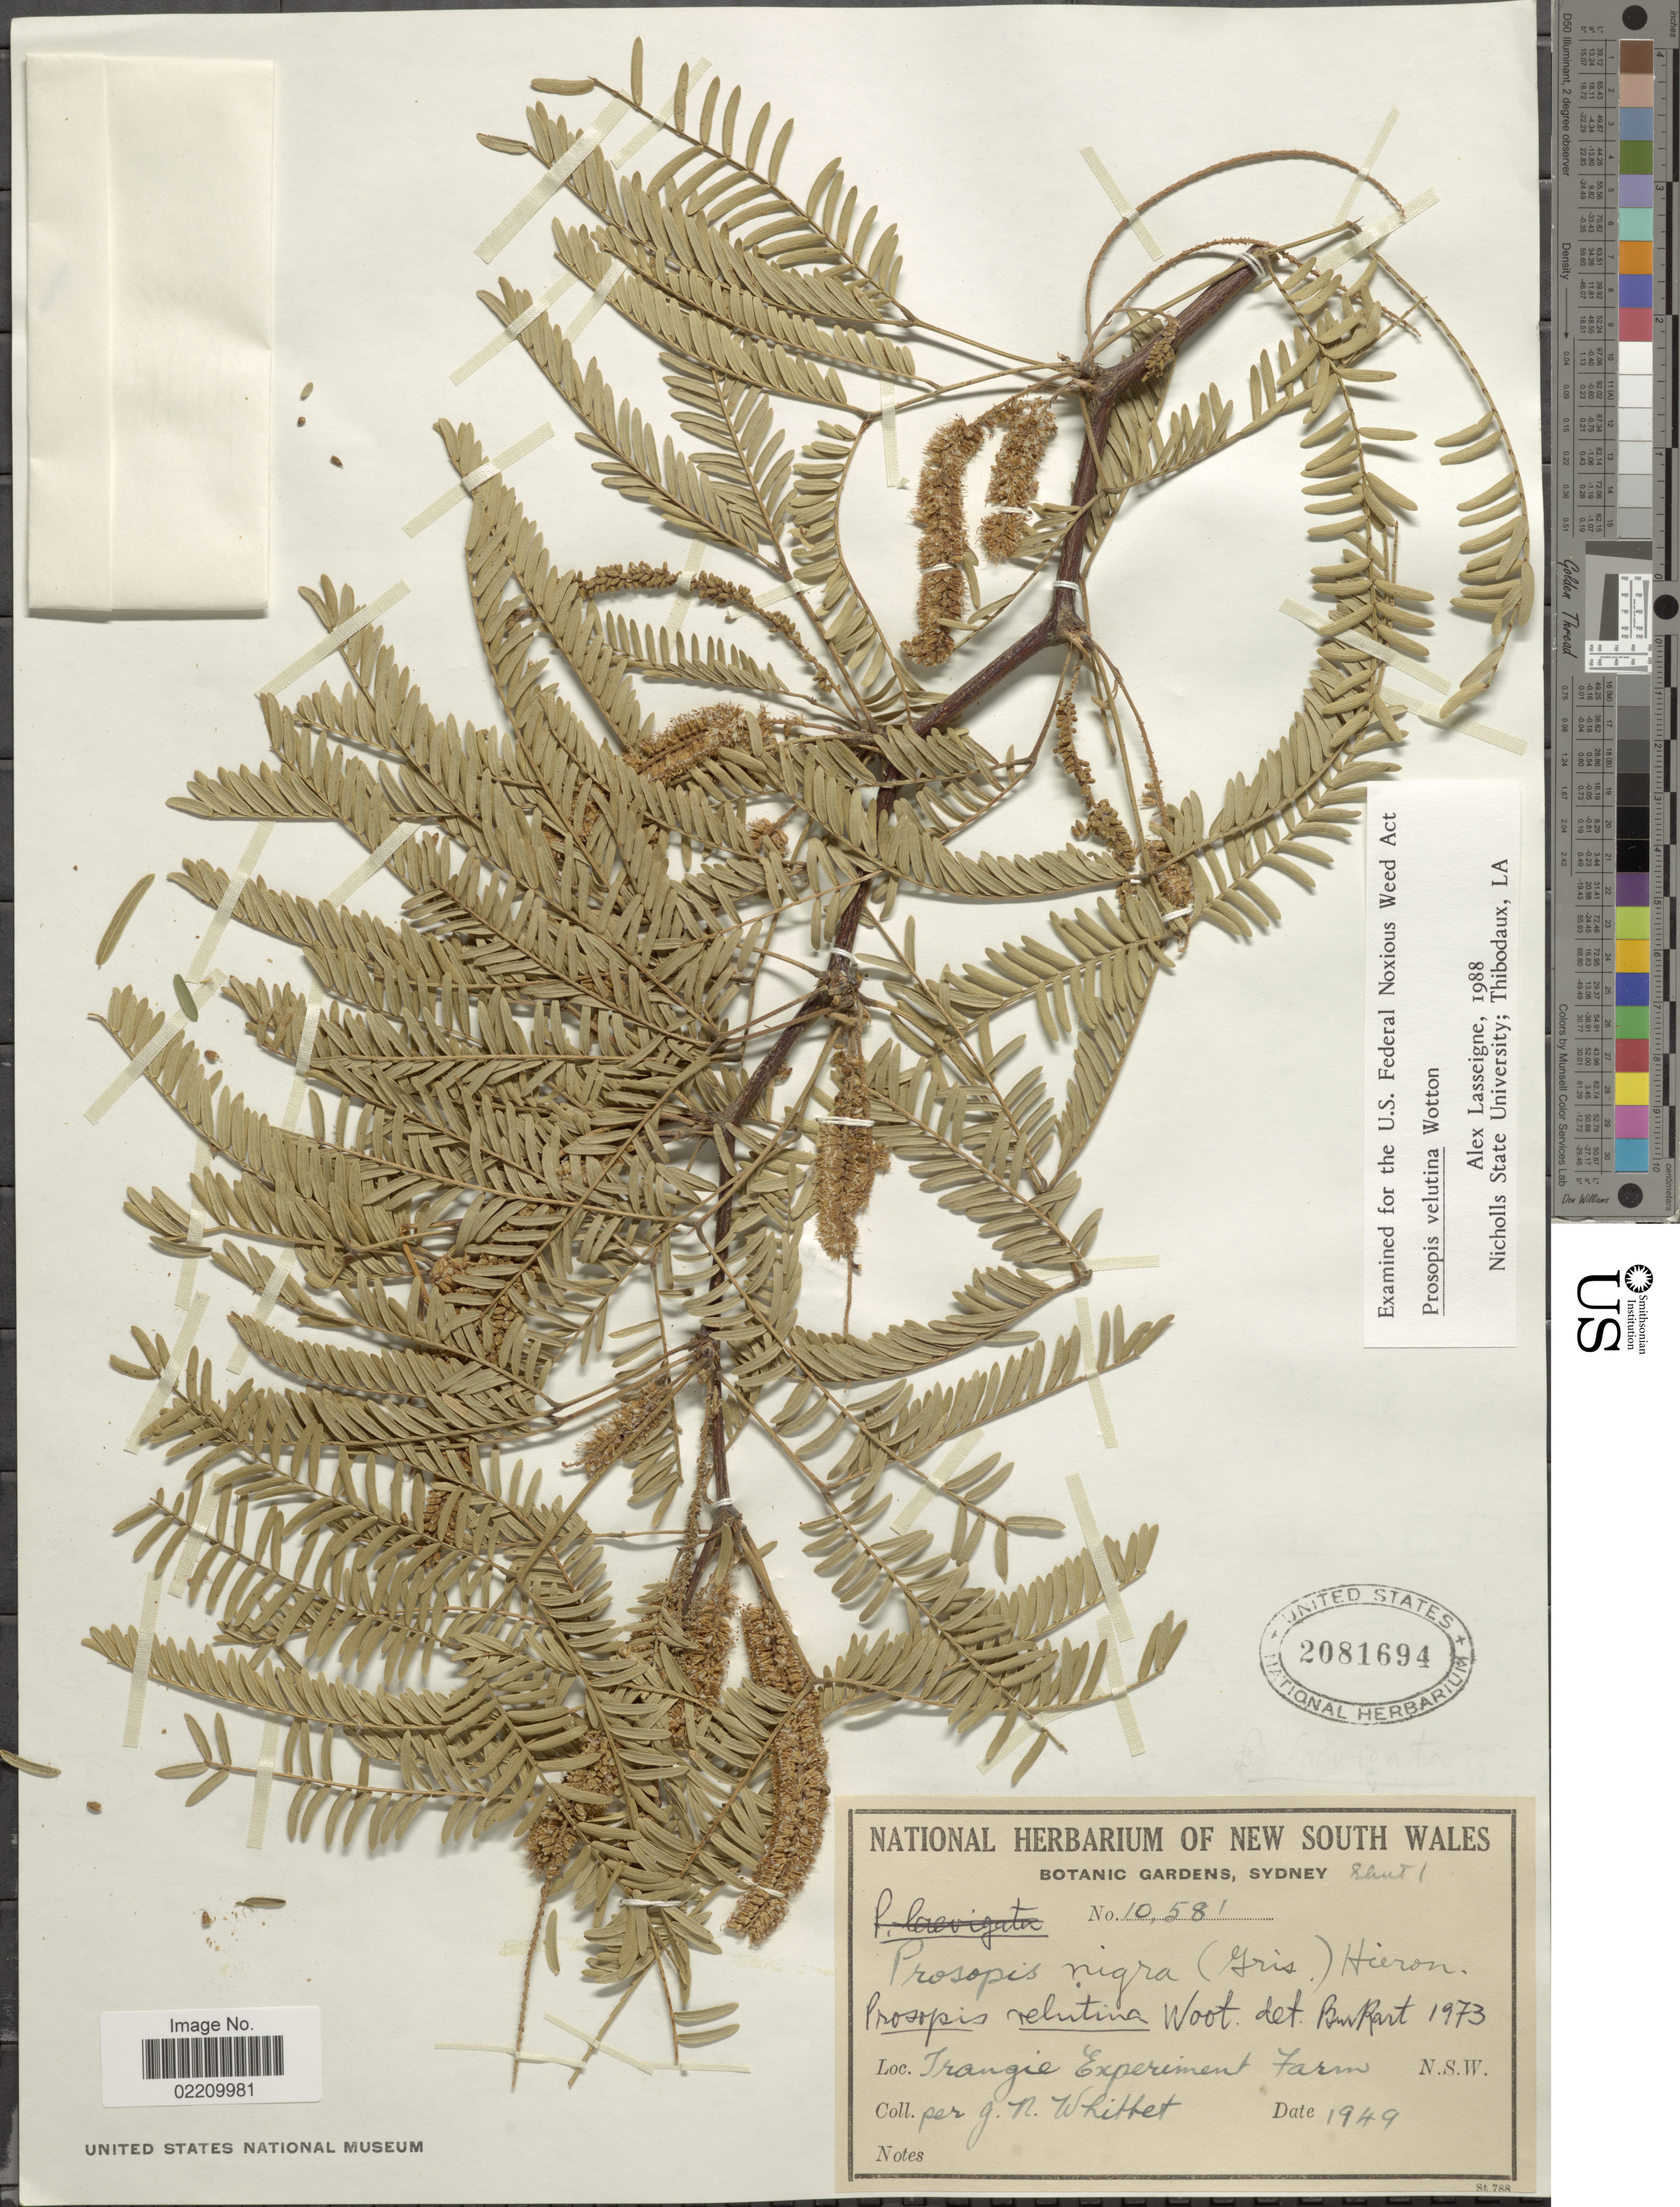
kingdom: Plantae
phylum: Tracheophyta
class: Magnoliopsida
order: Fabales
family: Fabaceae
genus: Neltuma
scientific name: Neltuma velutina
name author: (Wooton) Britton & Rose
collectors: J. Whittet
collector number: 10581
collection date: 1949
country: Australia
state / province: New South Wales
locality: Tragie Experiment Farm, N. S. W.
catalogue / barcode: US 2081694